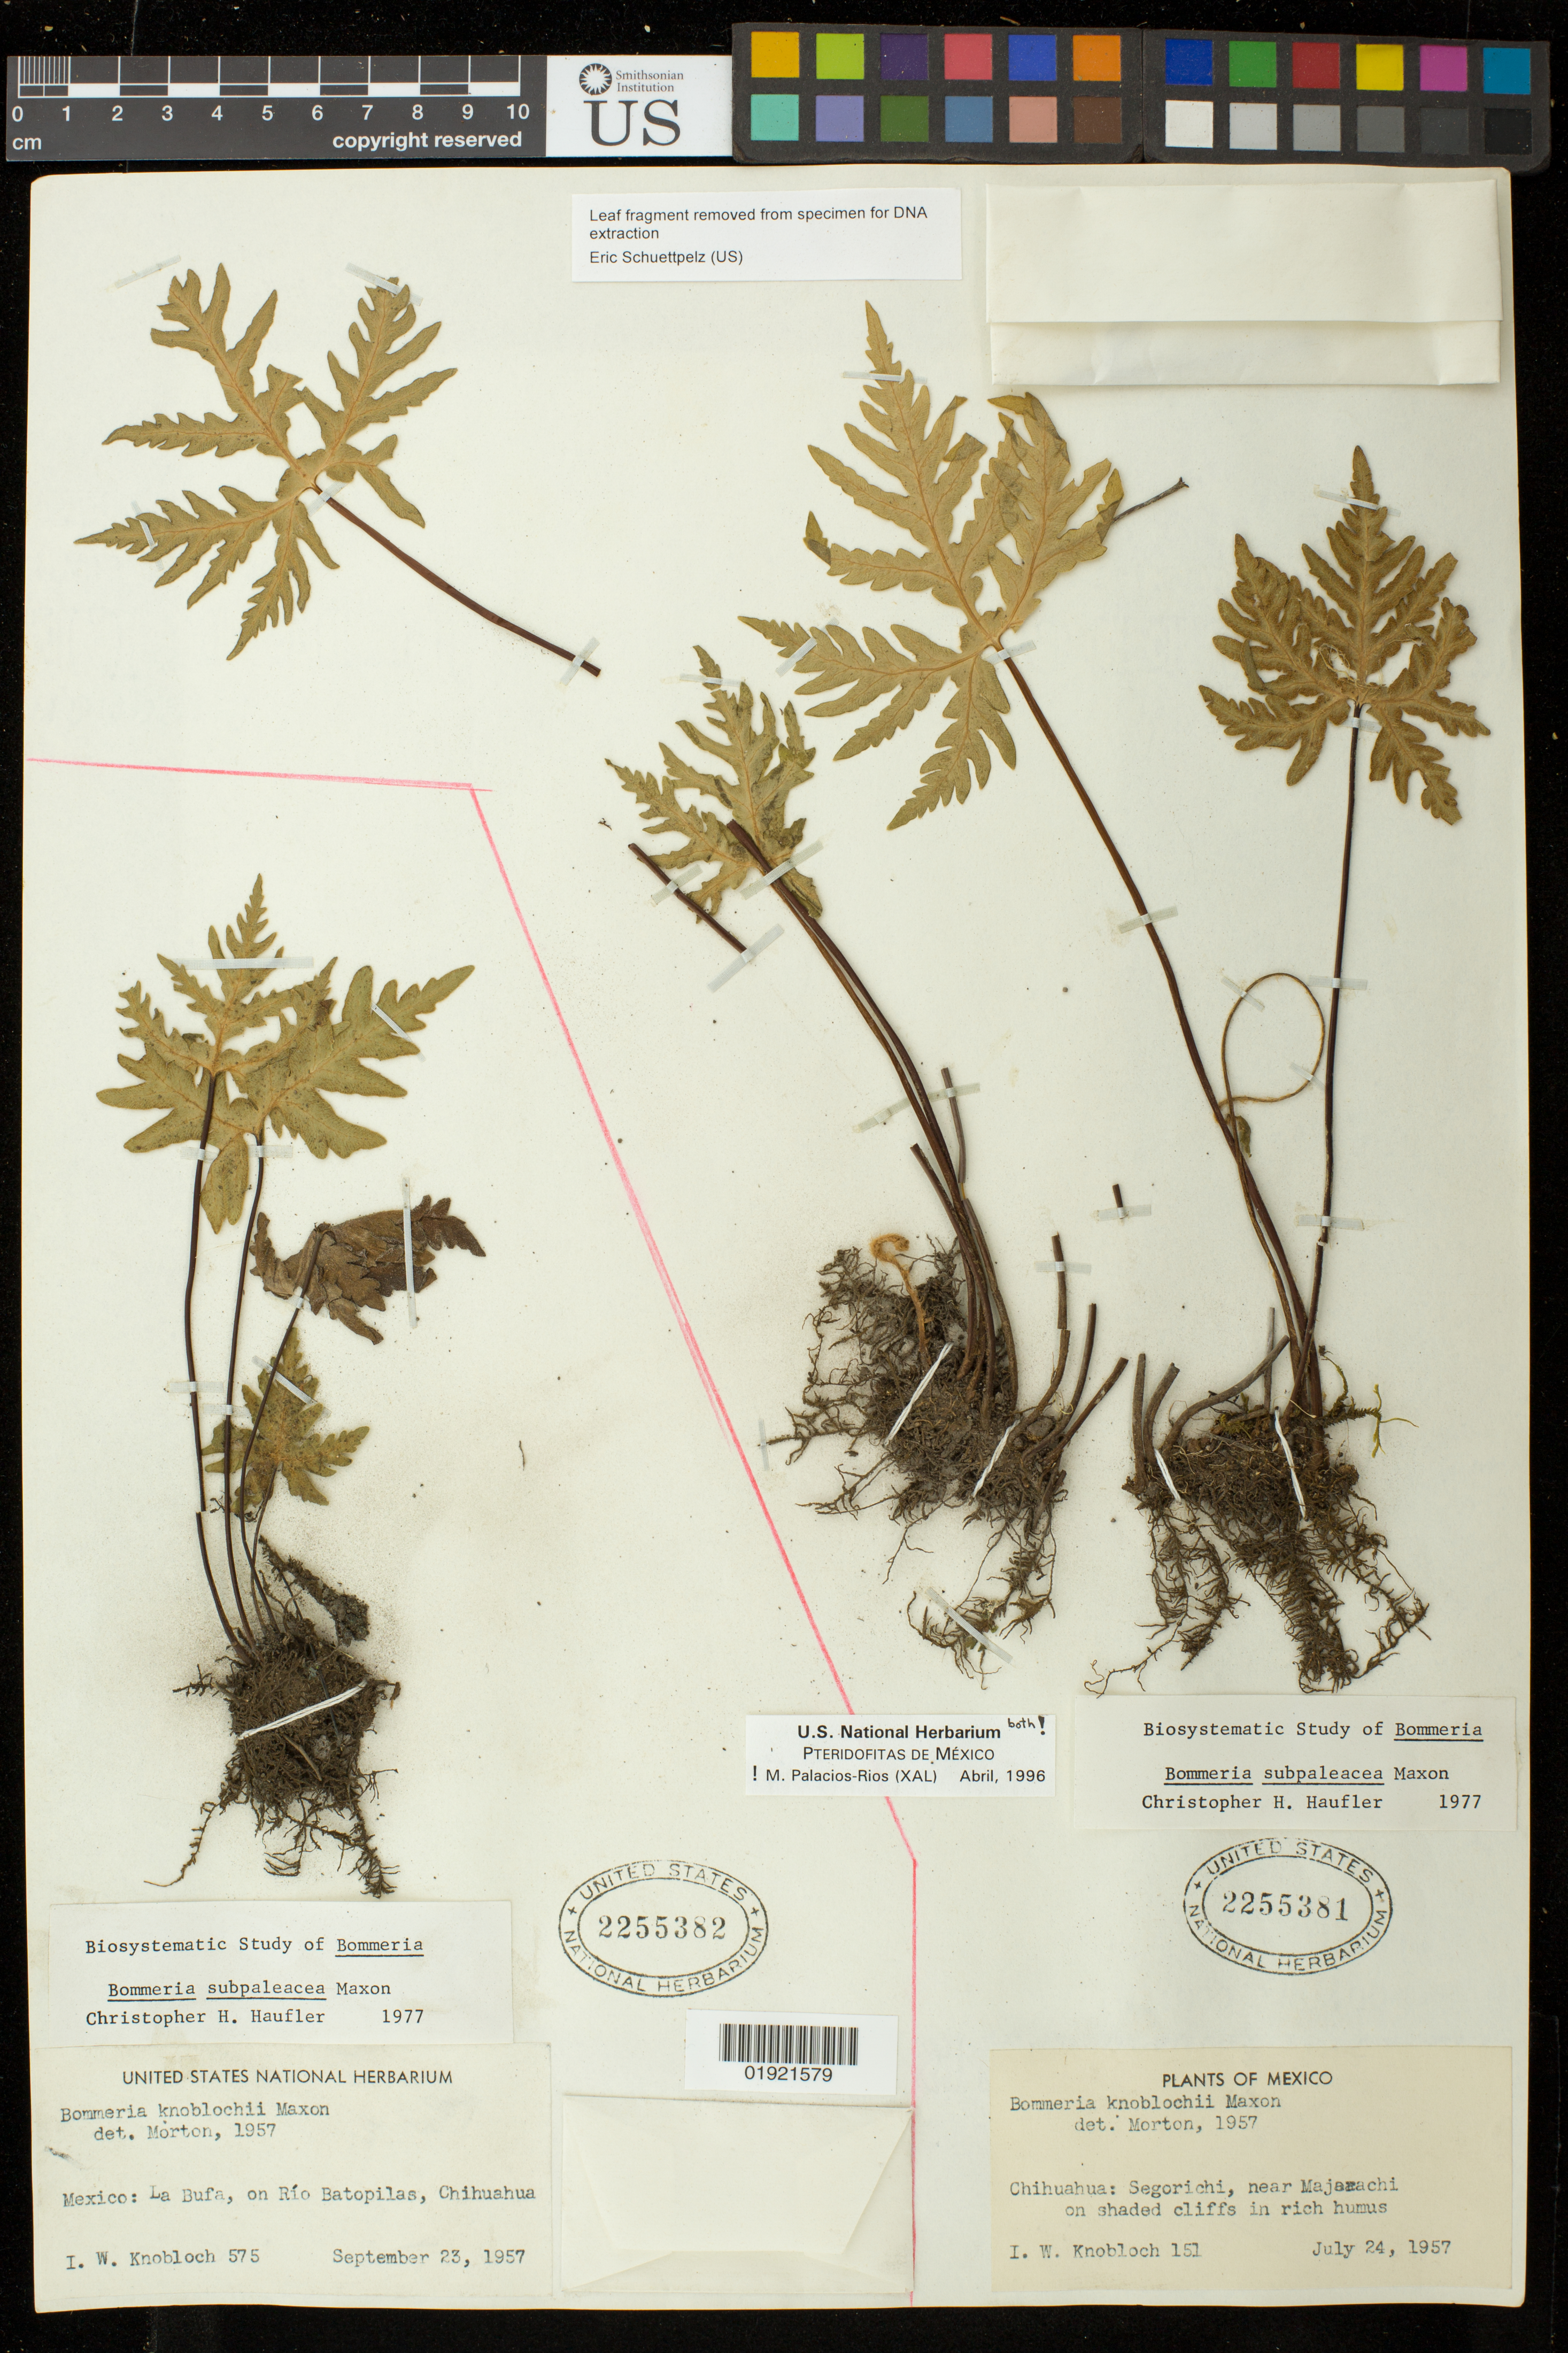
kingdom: Plantae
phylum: Tracheophyta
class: Polypodiopsida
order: Polypodiales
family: Pteridaceae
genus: Bommeria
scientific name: Bommeria subpaleacea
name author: Maxon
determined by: Haufler, C. H.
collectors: I. W. Knobloch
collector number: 575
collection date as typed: September 23, 1957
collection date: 1957-09-23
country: Mexico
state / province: Chihuahua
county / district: Batopilas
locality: La Bufa, on Rio Batopilas, Chihuahua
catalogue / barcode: US 2255382-2